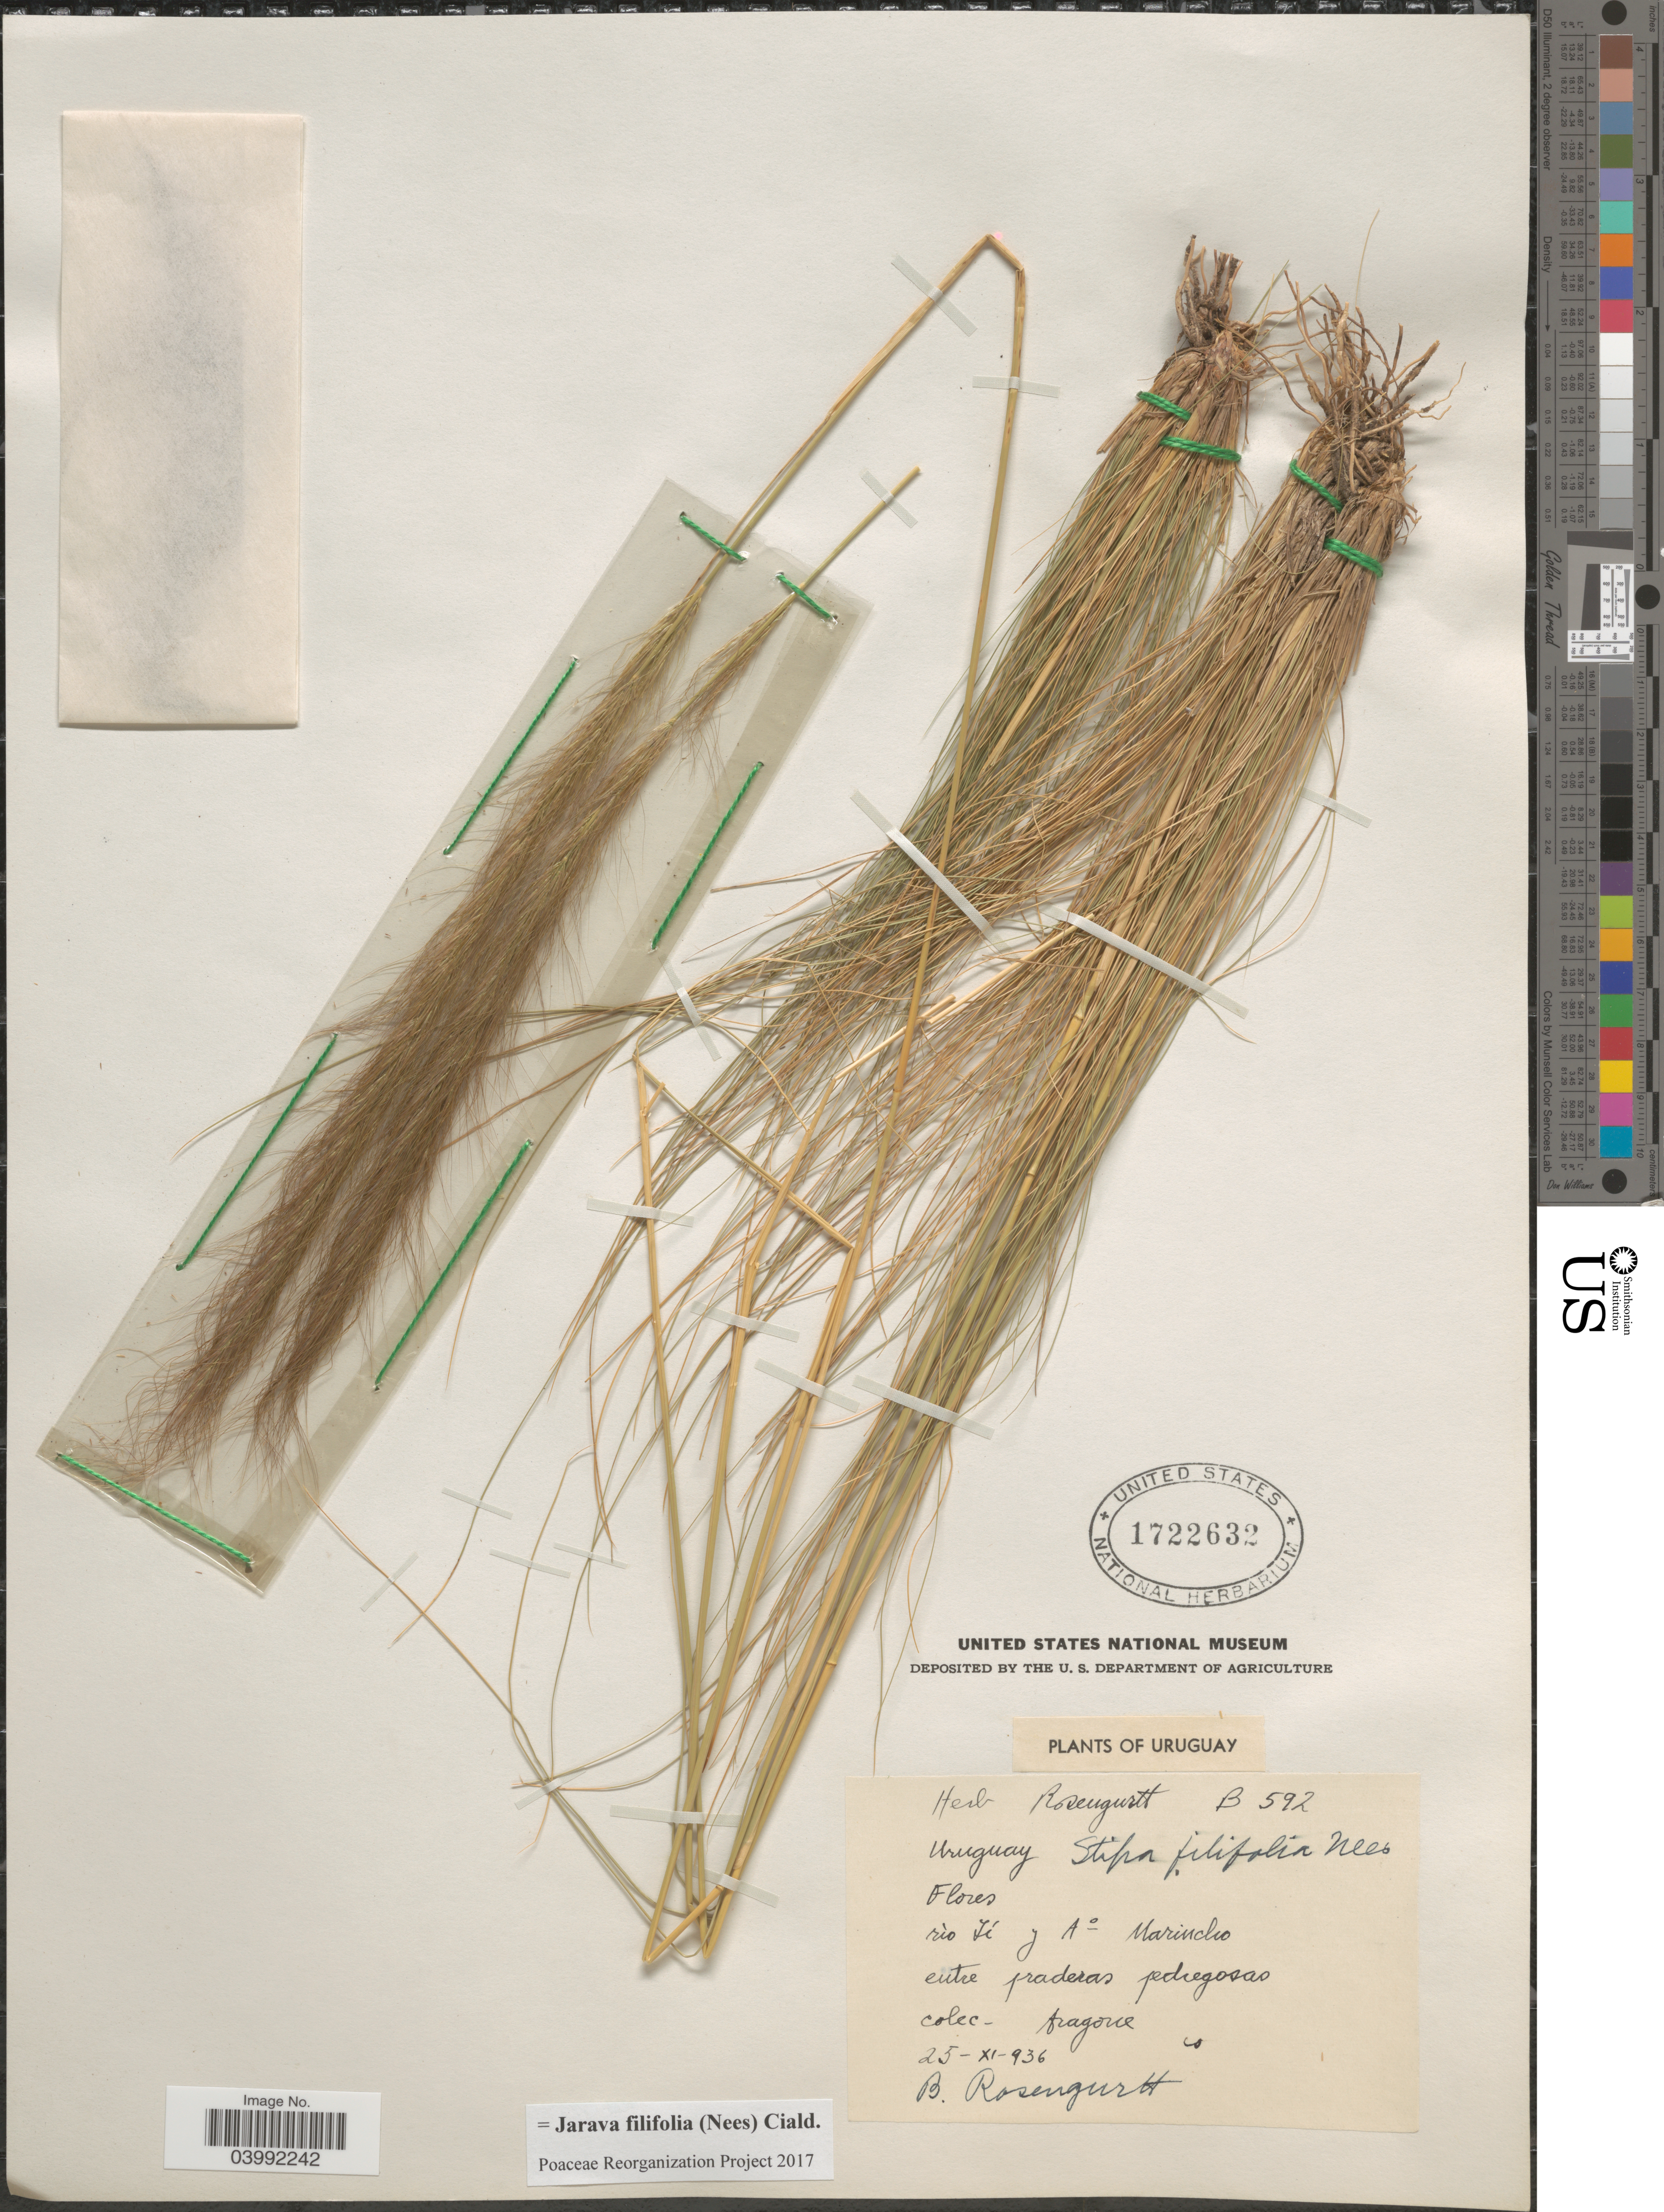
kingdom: Plantae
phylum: Tracheophyta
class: Liliopsida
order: Poales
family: Poaceae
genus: Jarava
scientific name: Jarava filifolia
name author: (Nees) Ciald.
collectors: B. Rosengurtt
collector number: B 592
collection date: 1936-11-25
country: Uruguay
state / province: Flores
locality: Rio Ti y Ao Marincho.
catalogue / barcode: US 1722632